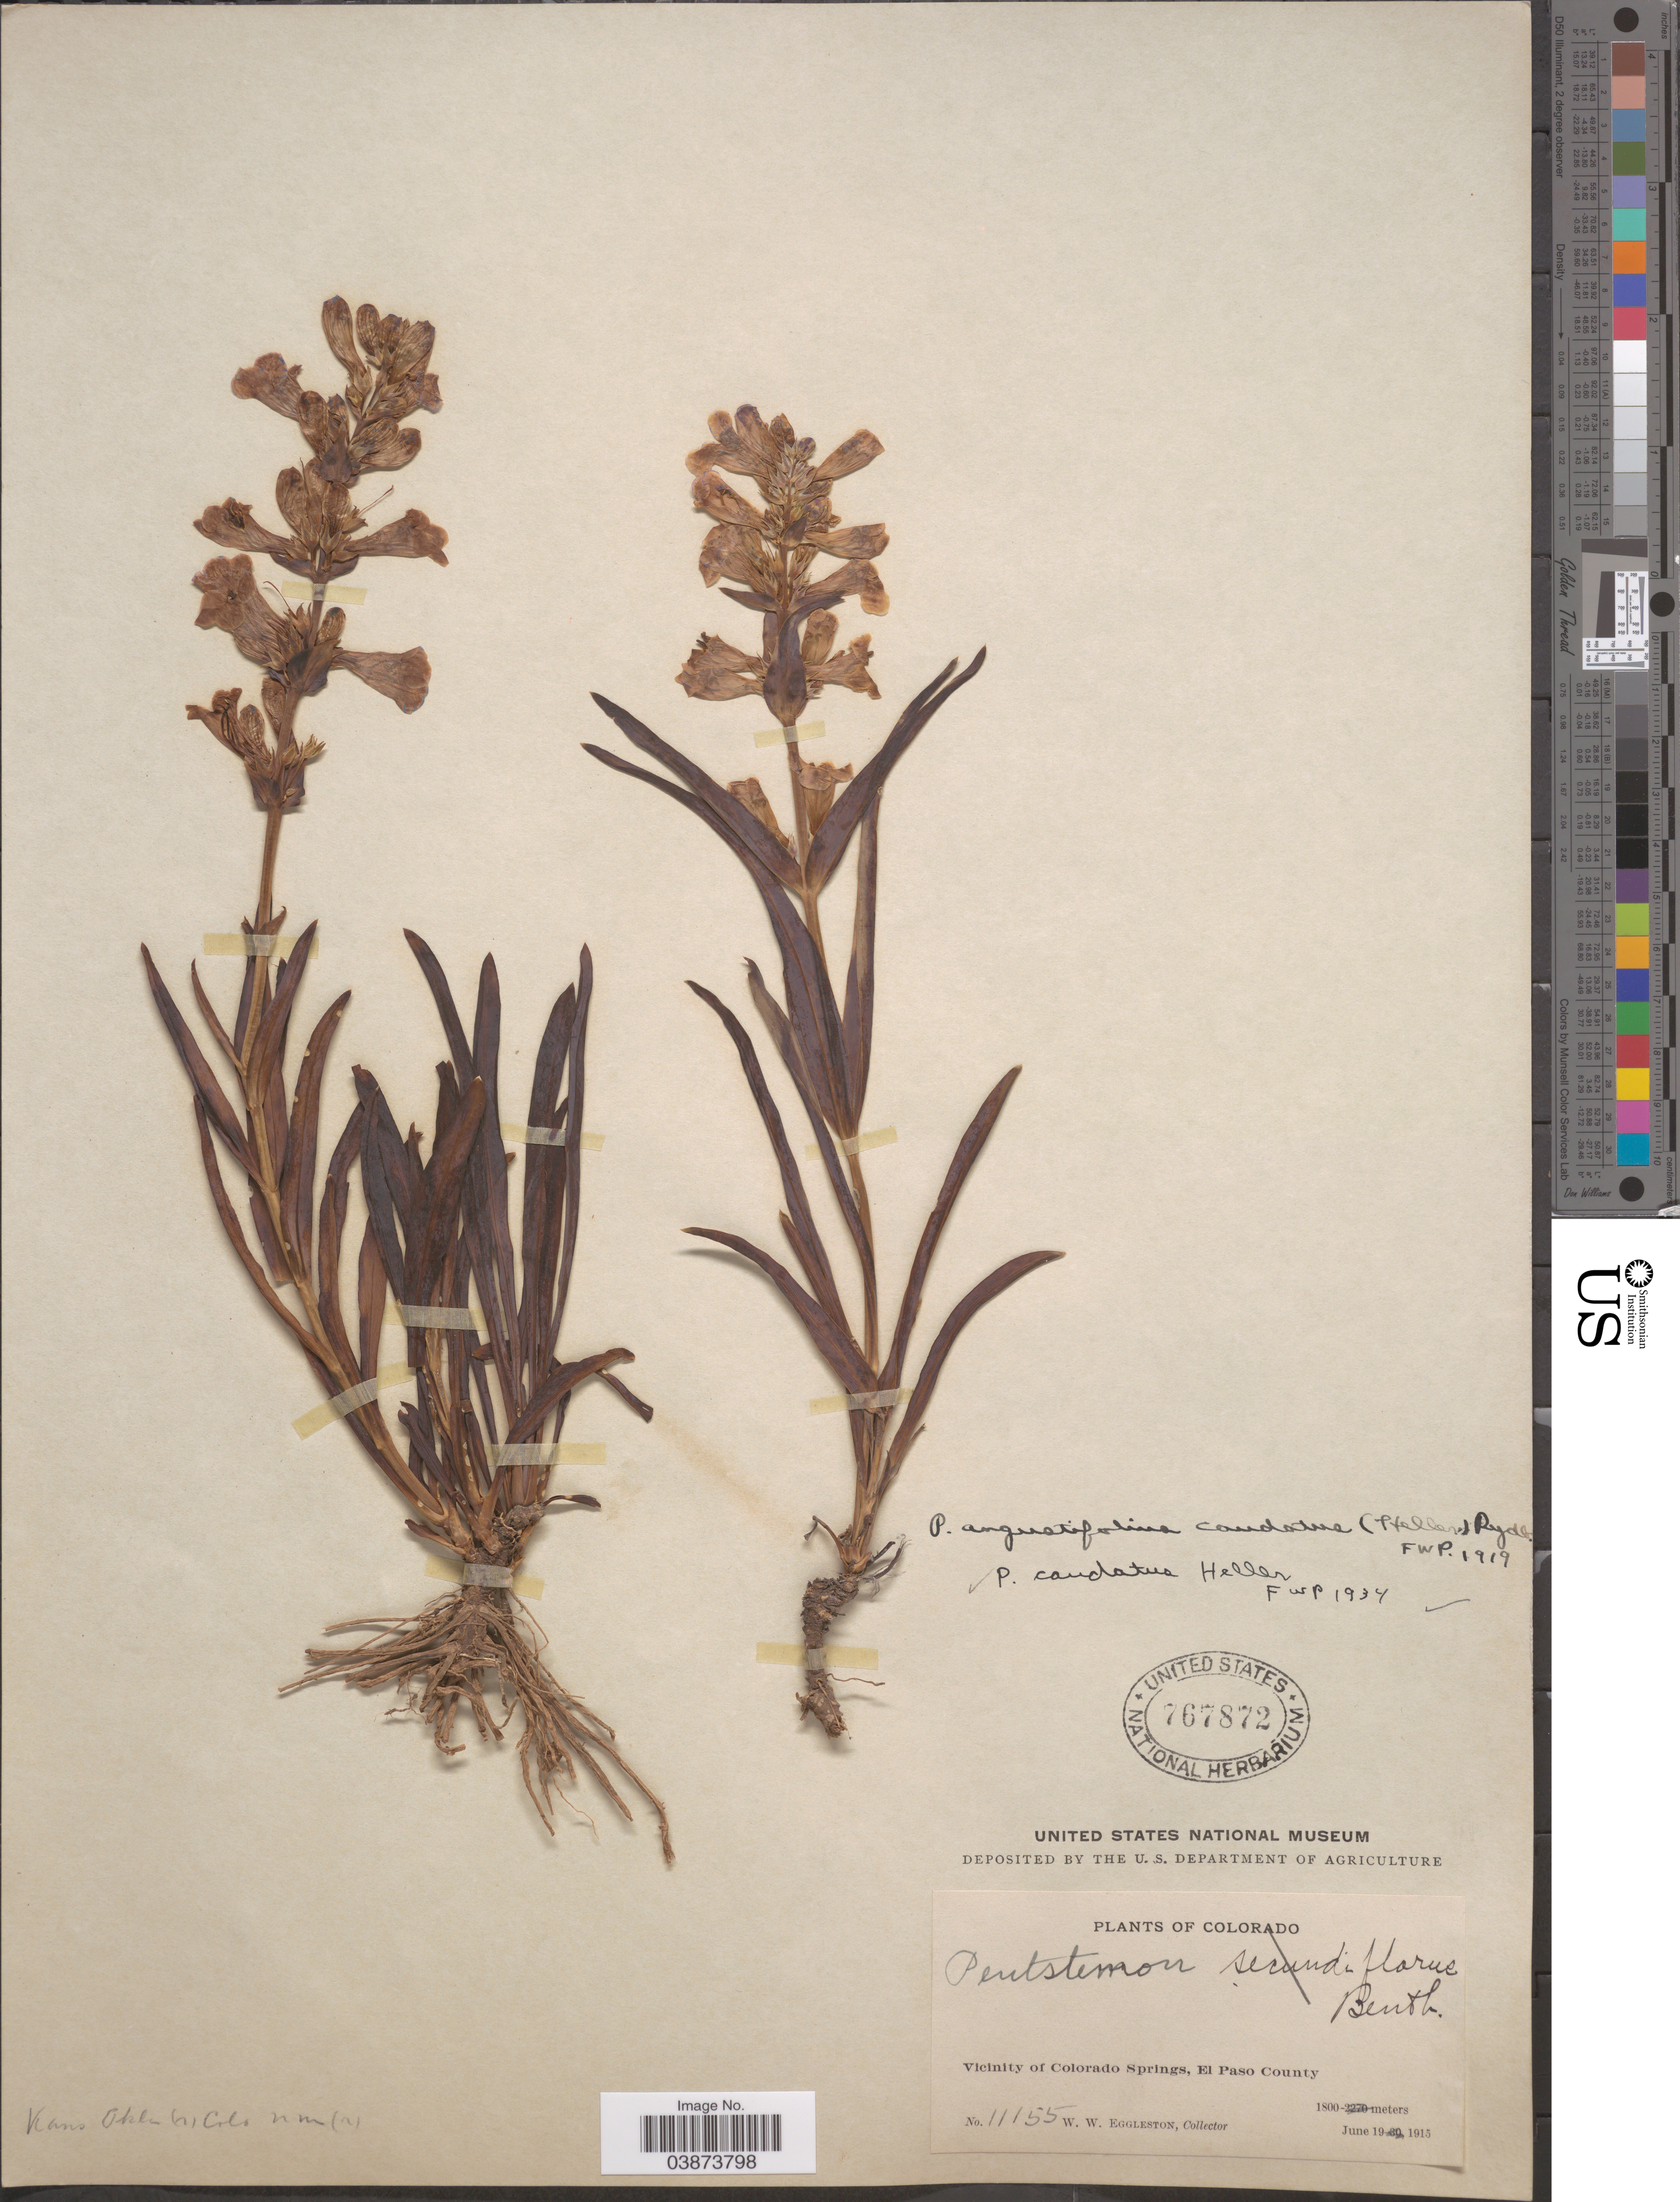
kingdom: Plantae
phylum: Tracheophyta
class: Magnoliopsida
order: Lamiales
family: Plantaginaceae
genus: Penstemon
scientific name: Penstemon caudatus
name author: A. Heller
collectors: W. W. Eggleston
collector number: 11155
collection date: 1915-06-19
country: United States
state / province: Colorado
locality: Vicinity of Colorado Springs, El Paso County.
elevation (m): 1800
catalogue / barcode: US 767872